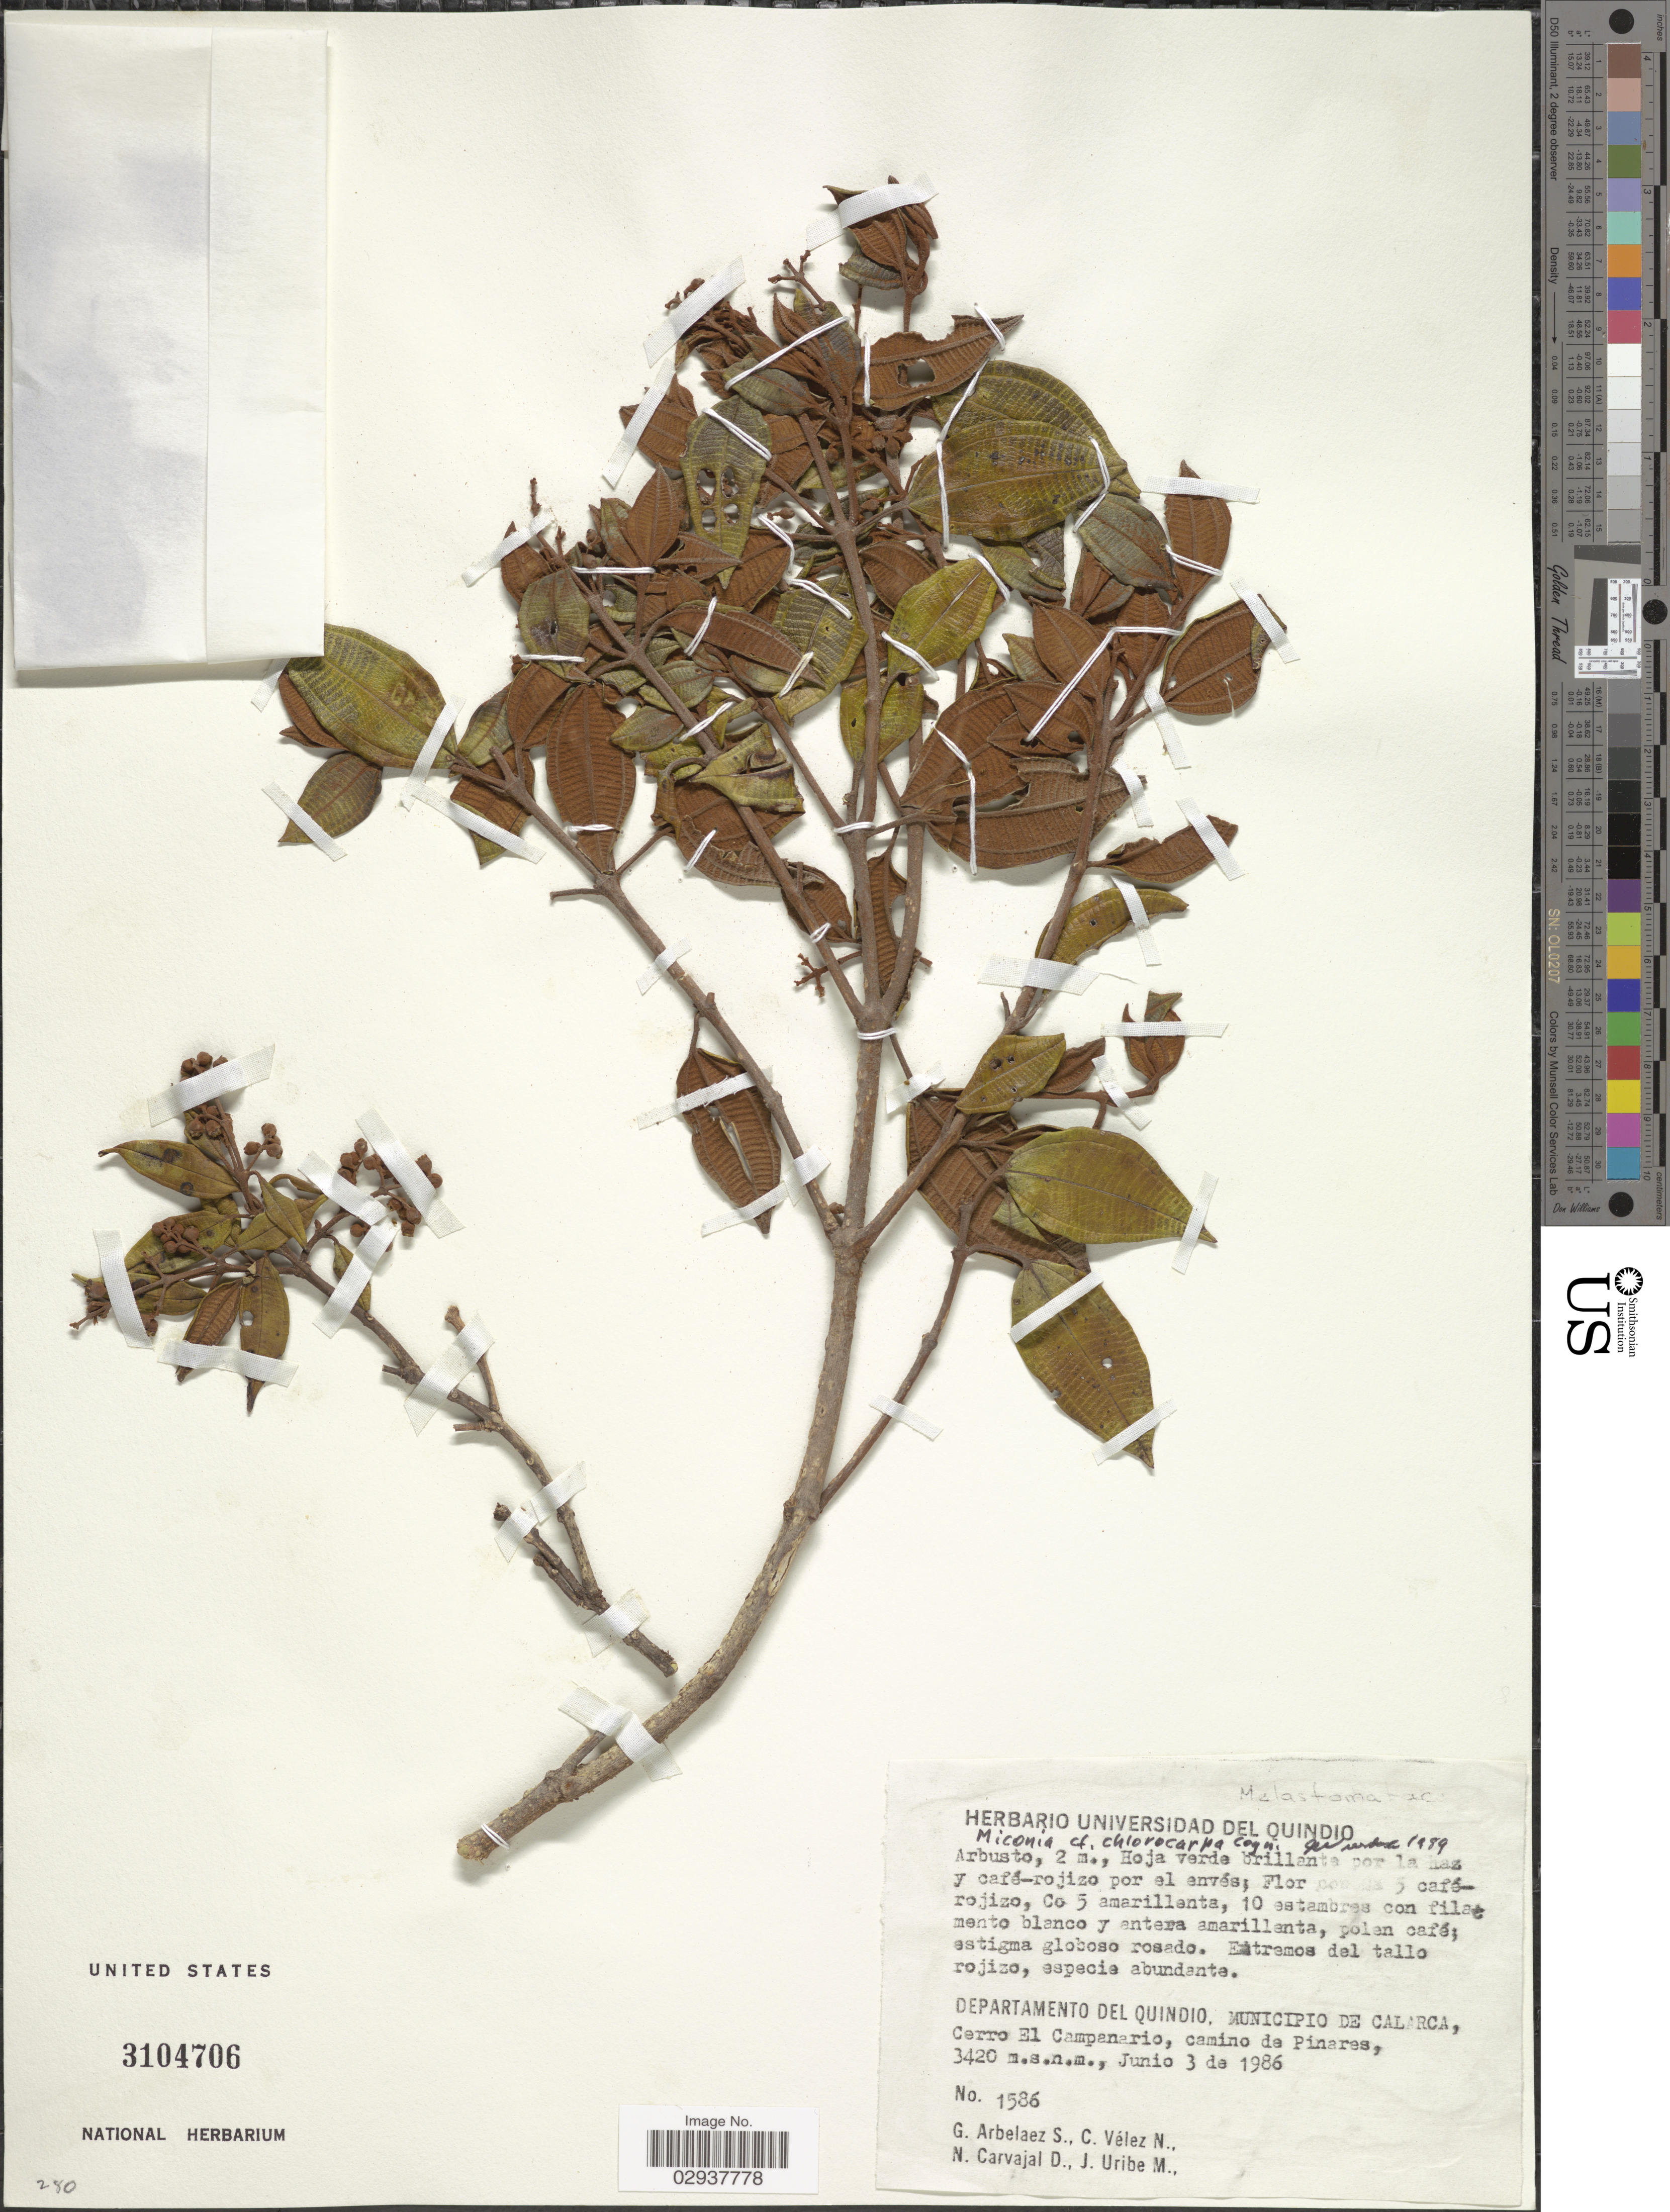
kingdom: Plantae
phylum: Tracheophyta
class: Magnoliopsida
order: Myrtales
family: Melastomataceae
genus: Miconia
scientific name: Miconia chlorocarpa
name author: Cogn.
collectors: G. Arbelaez S., C. Vélez N., N. Carvajal D. & J. Uribe M.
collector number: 1586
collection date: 1986-06-03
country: Colombia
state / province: Quindío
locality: Departamento del Quindio. Municipio de Calarca, Cerro El Campanario, camino de Pinares.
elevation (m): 3420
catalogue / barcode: US 3104706